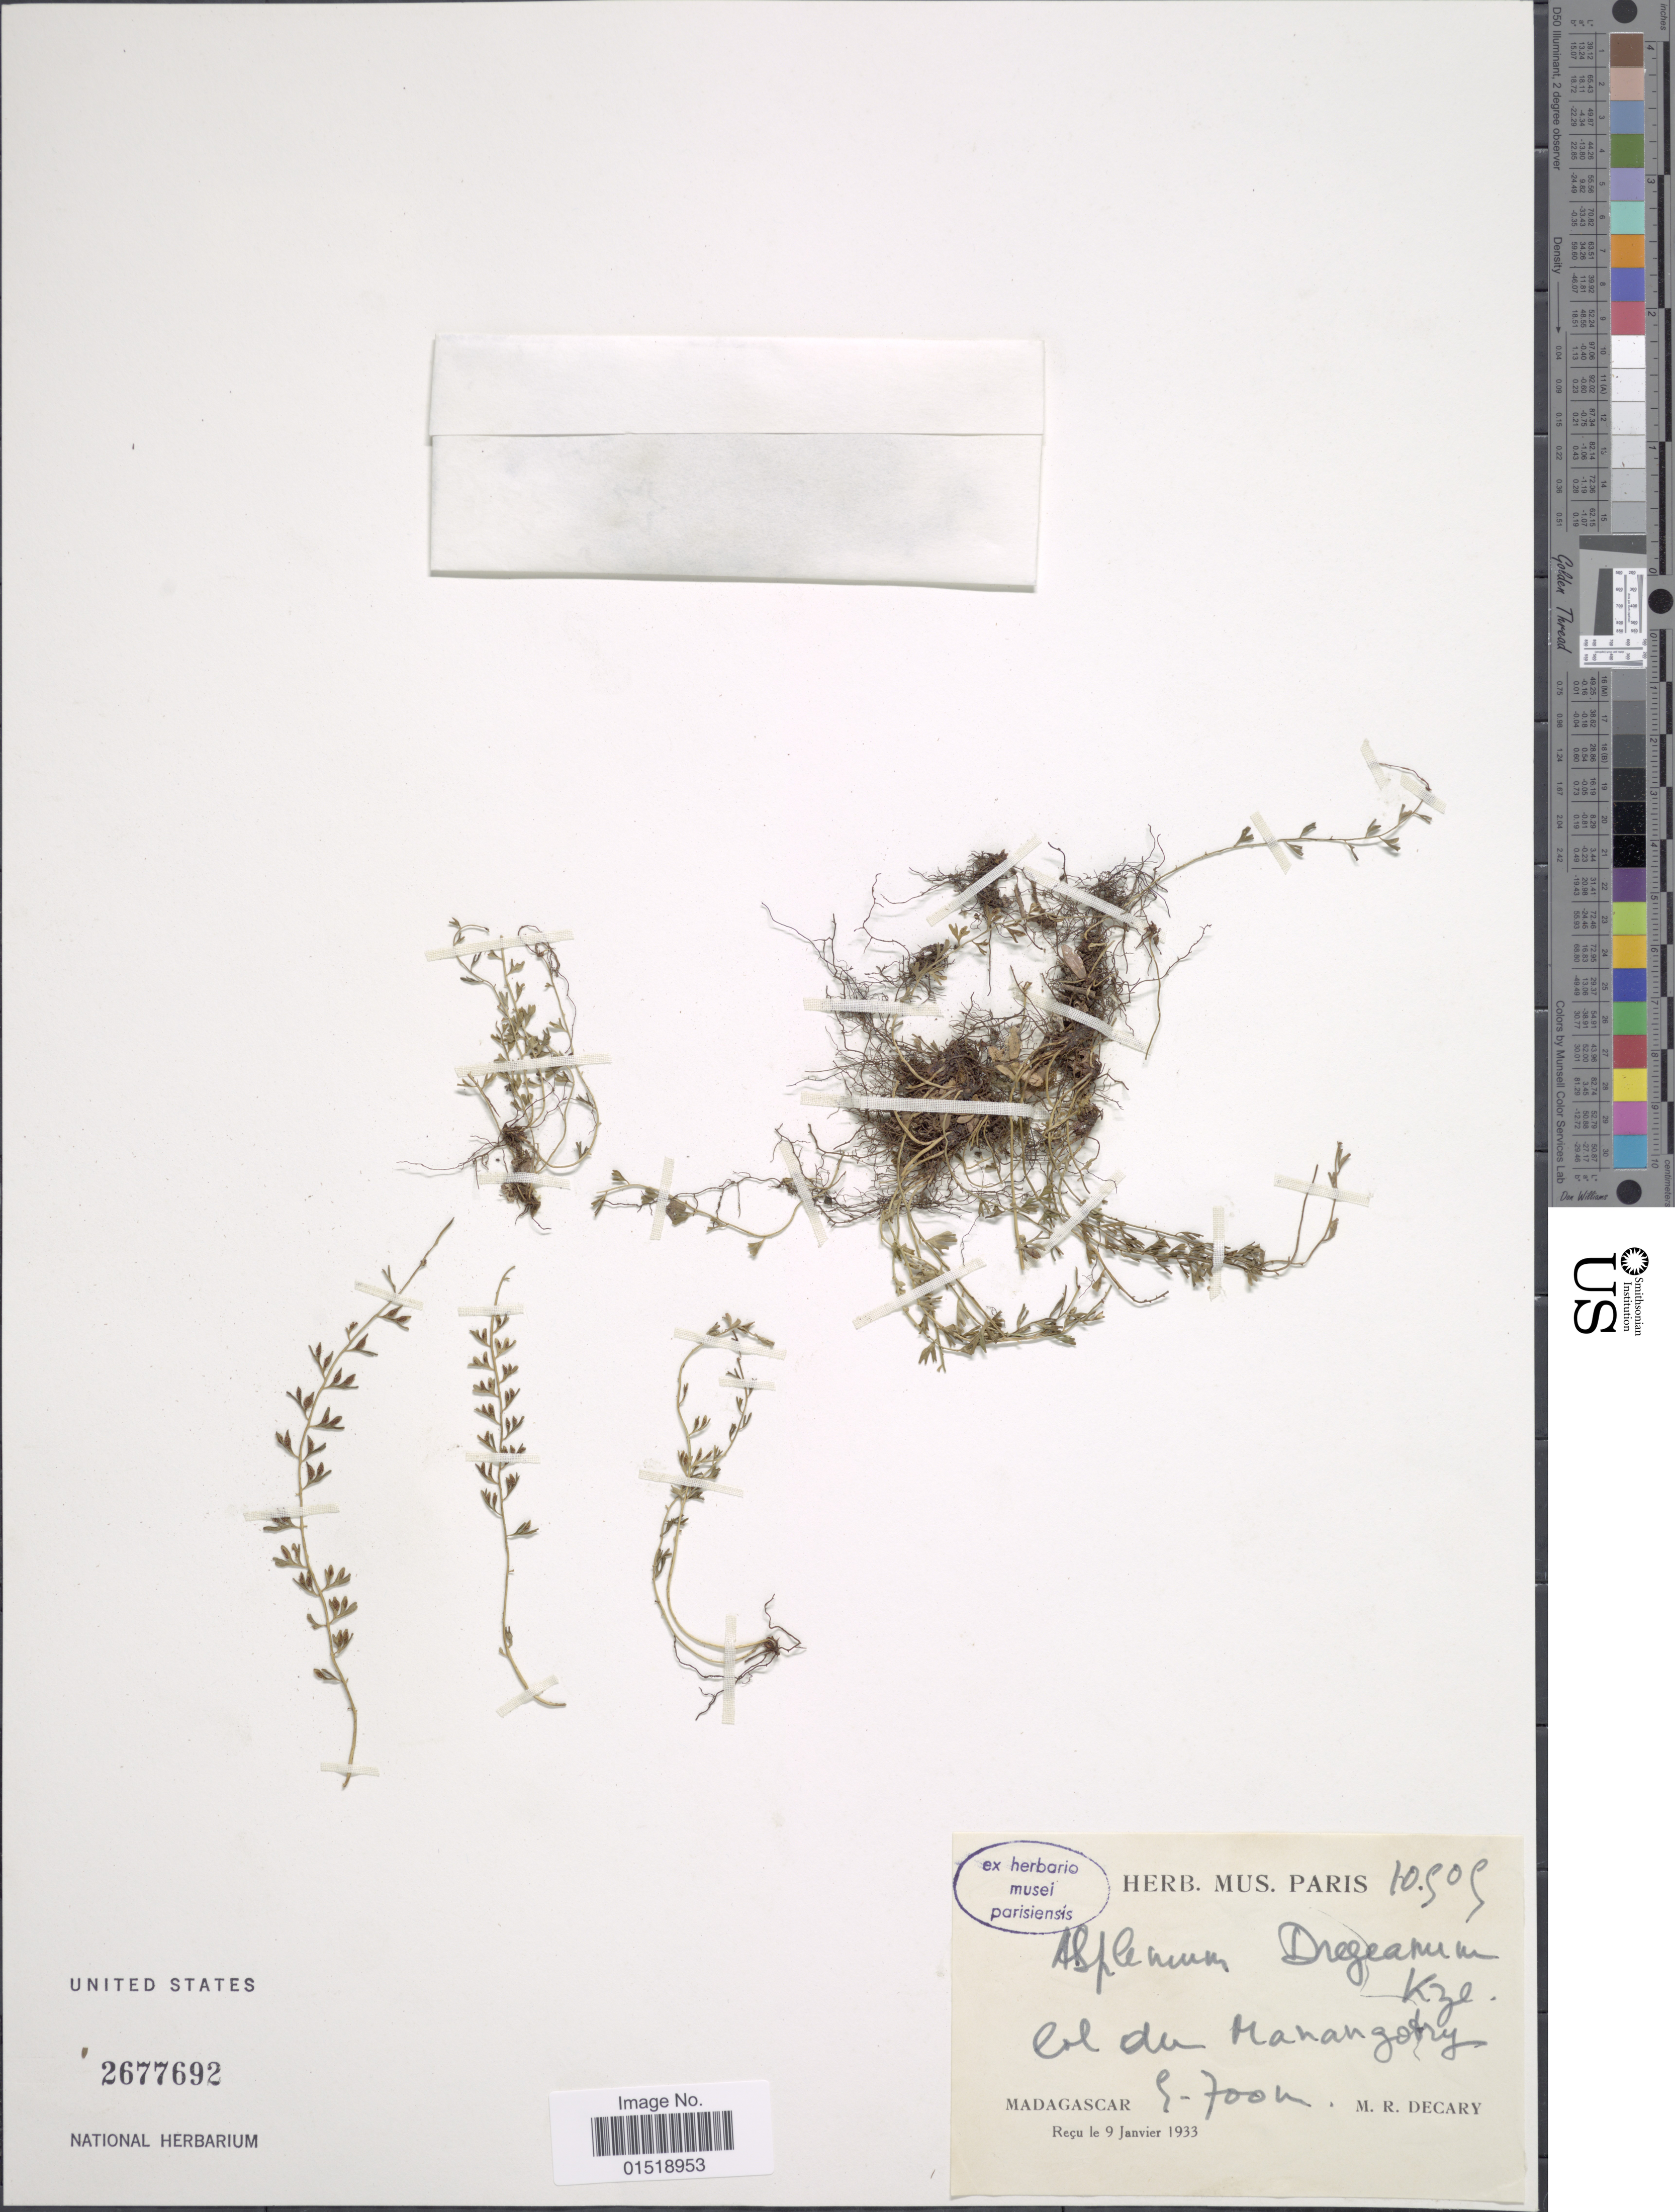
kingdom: Plantae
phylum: Tracheophyta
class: Polypodiopsida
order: Polypodiales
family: Aspleniaceae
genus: Asplenium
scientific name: Asplenium dregeanum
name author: Kunze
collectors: R. Decary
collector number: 10505*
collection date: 1933-01-09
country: Madagascar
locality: Col du Manangotry.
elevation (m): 500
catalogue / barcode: US 2677692